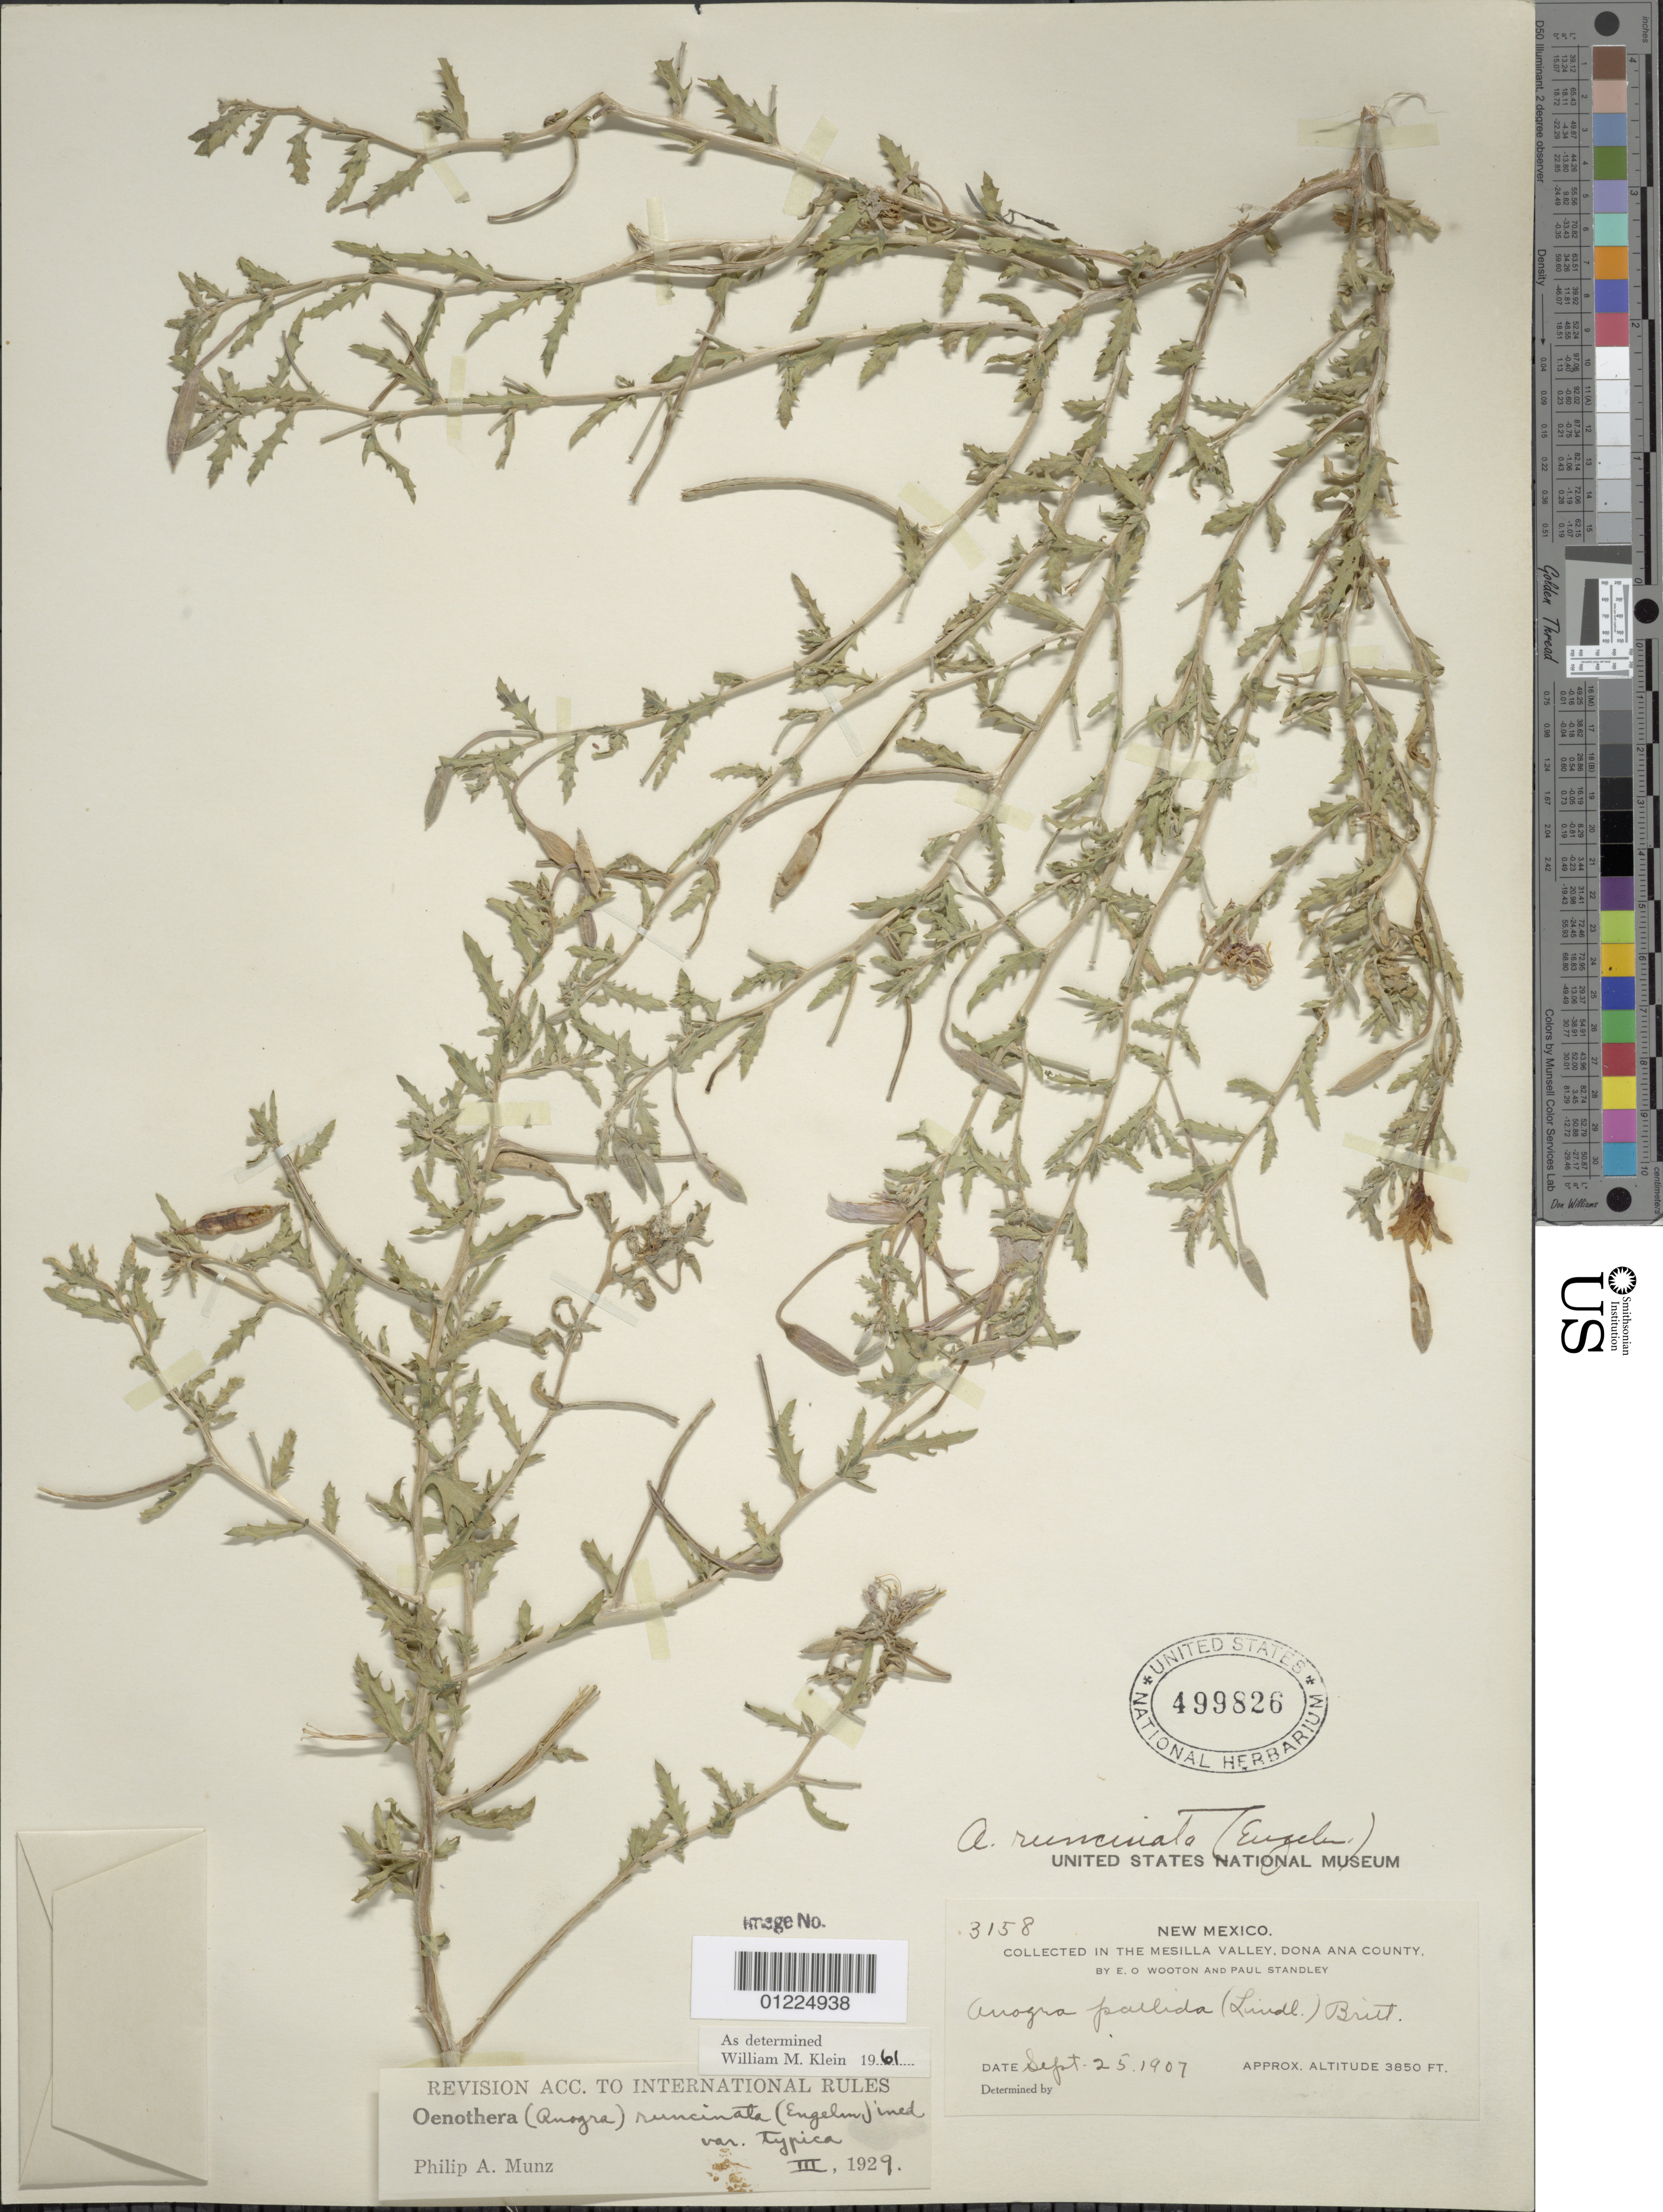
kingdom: Plantae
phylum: Tracheophyta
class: Magnoliopsida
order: Myrtales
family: Onagraceae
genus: Oenothera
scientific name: Oenothera pallida subsp. runcinata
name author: (Engelm.) Munz & W.M. Klein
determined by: Munz, Philip A.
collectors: E. O. Wooton & P. C. Standley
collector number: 3158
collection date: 1907-09-25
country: United States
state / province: New Mexico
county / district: Dona Ana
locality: in the Mesilla Valley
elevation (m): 1173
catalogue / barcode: US 499826